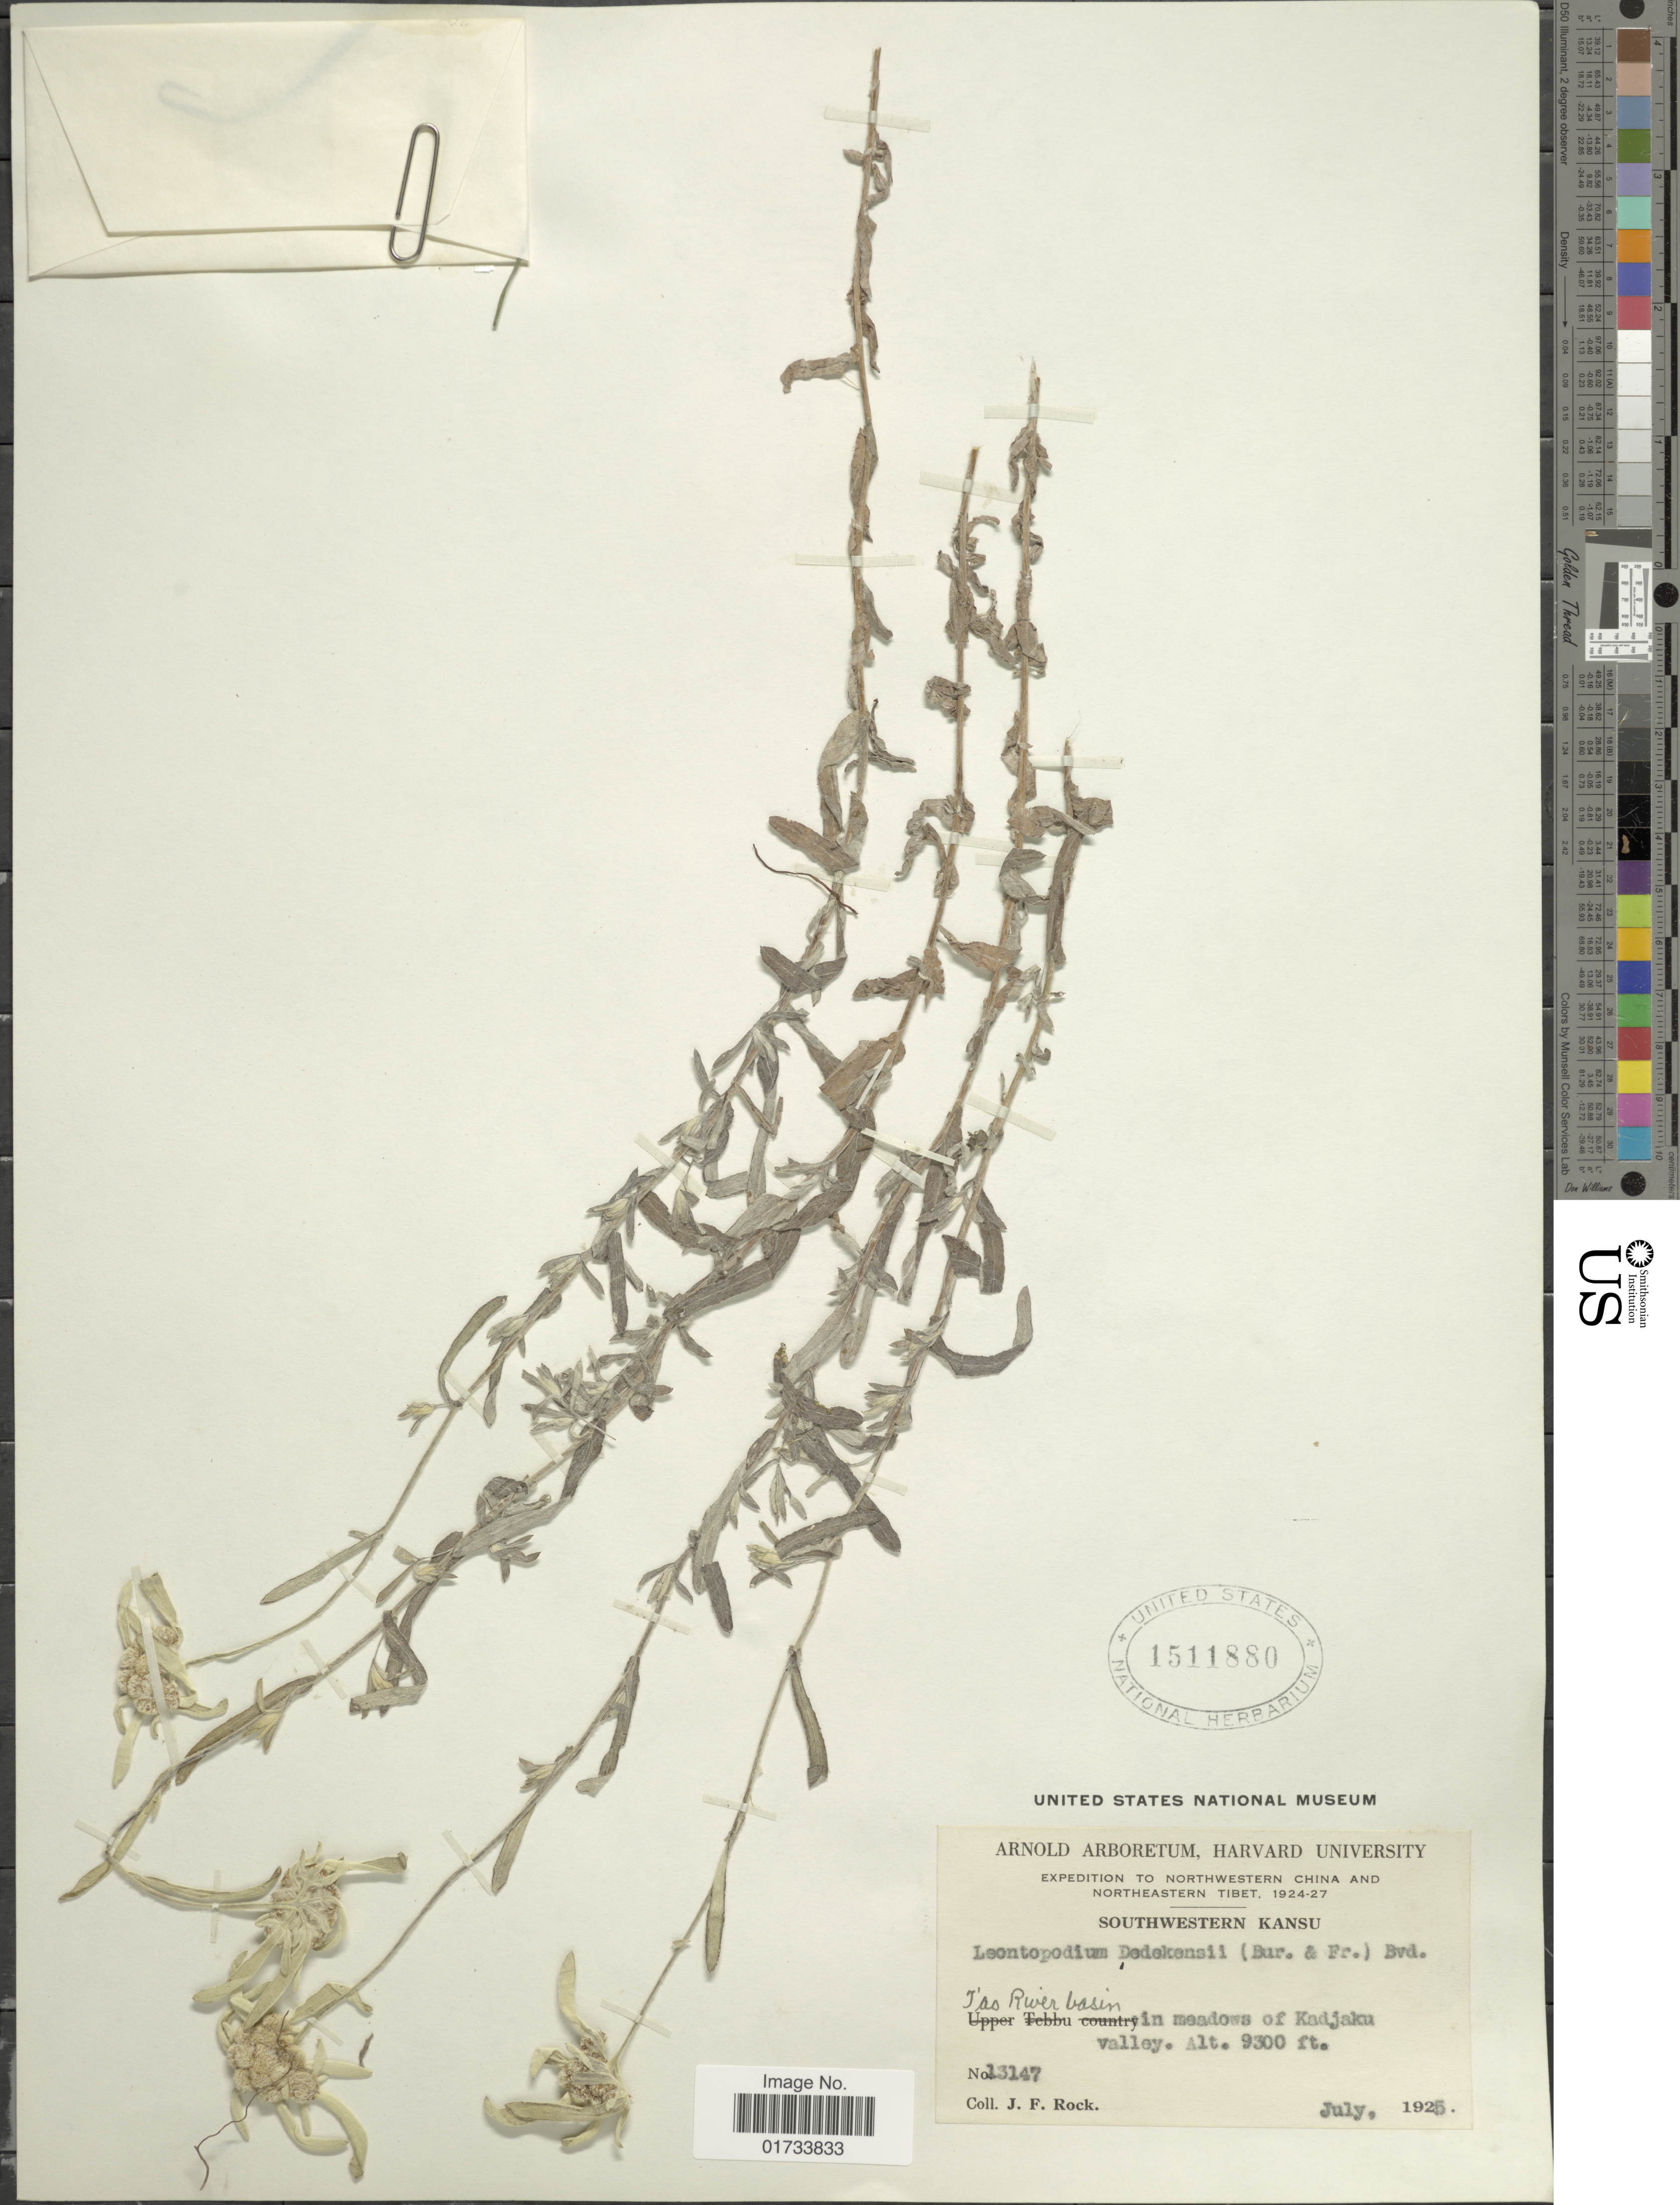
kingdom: Plantae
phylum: Tracheophyta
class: Magnoliopsida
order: Asterales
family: Asteraceae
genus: Leontopodium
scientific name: Leontopodium dedekensii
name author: (Bureau & Franch.) Beauverd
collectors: J. Rock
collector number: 13147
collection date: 1925-07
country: China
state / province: Gansu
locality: Northwestern China and Northeastern Tibet, T'ao River basin in meadows of Kadjaku valley, Southwestern Kansu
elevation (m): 2835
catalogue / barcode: US 1511880